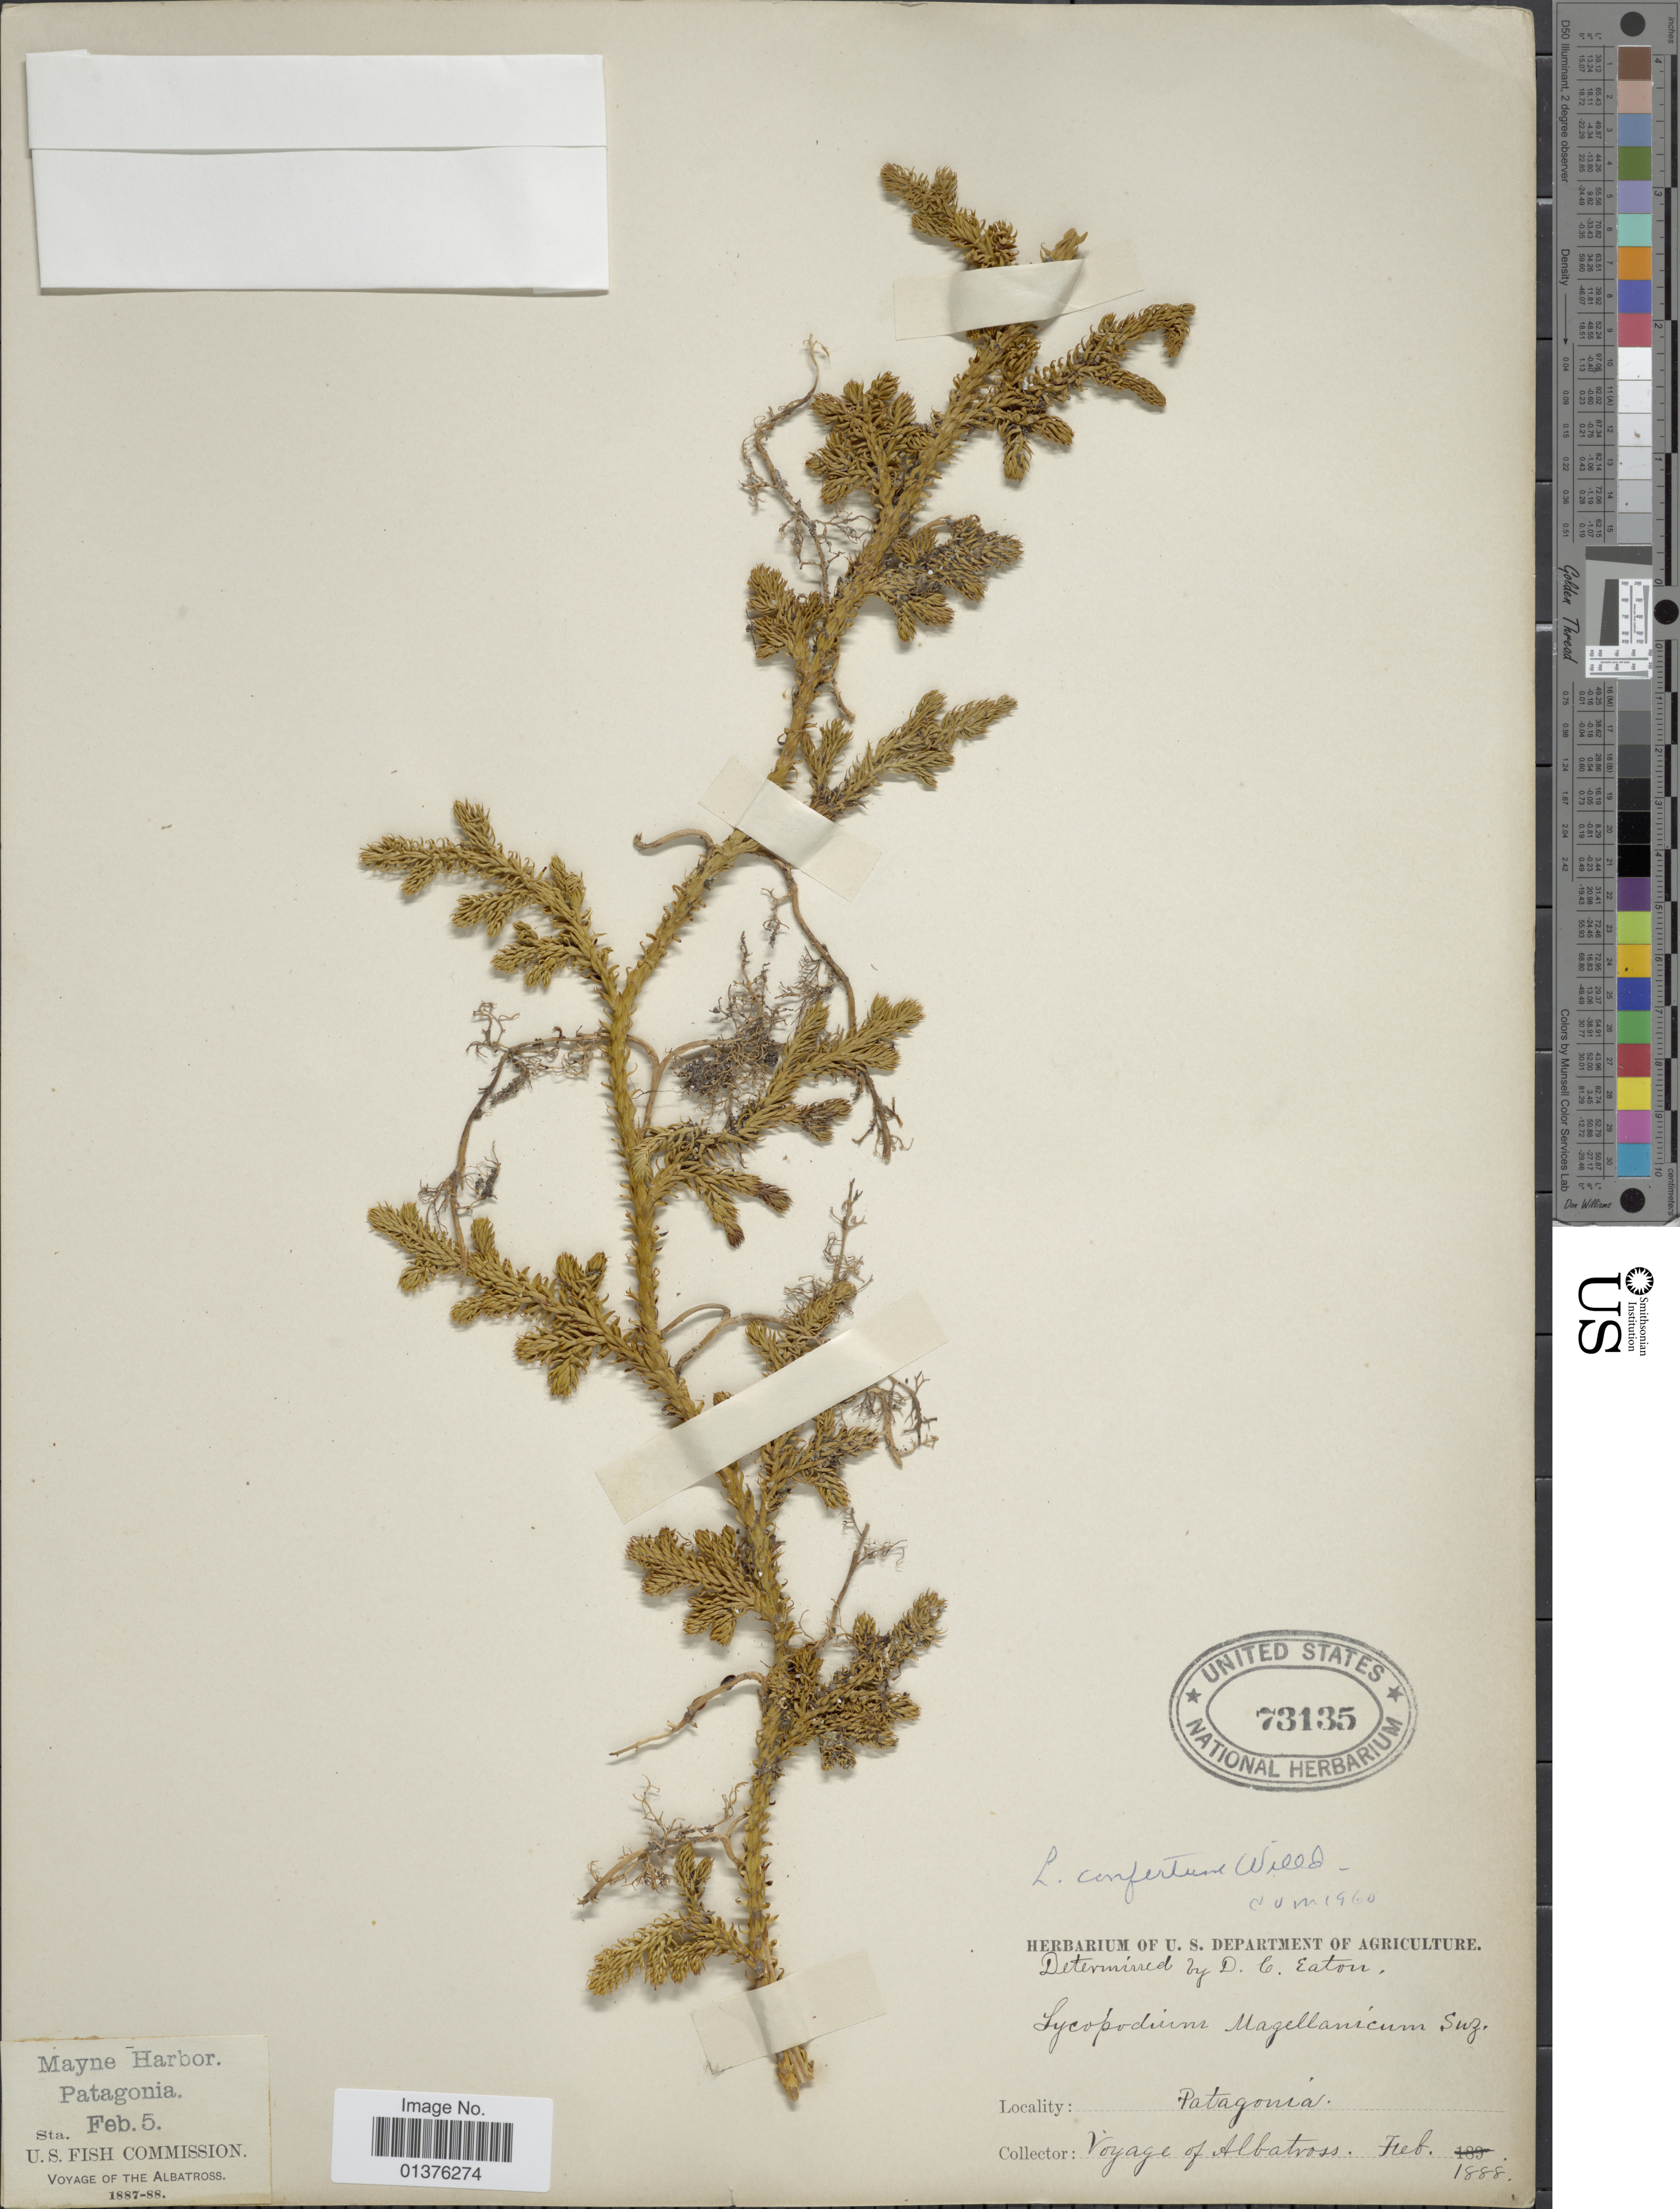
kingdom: Plantae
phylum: Tracheophyta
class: Lycopodiopsida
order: Lycopodiales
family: Lycopodiaceae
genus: Austrolycopodium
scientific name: Austrolycopodium confertum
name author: (Willd.) Holub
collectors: "The Albatross"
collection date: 1888-02-05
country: Chile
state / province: Magallanes y de la Antártica Chilena (XII)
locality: Patagonia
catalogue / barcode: US 73135